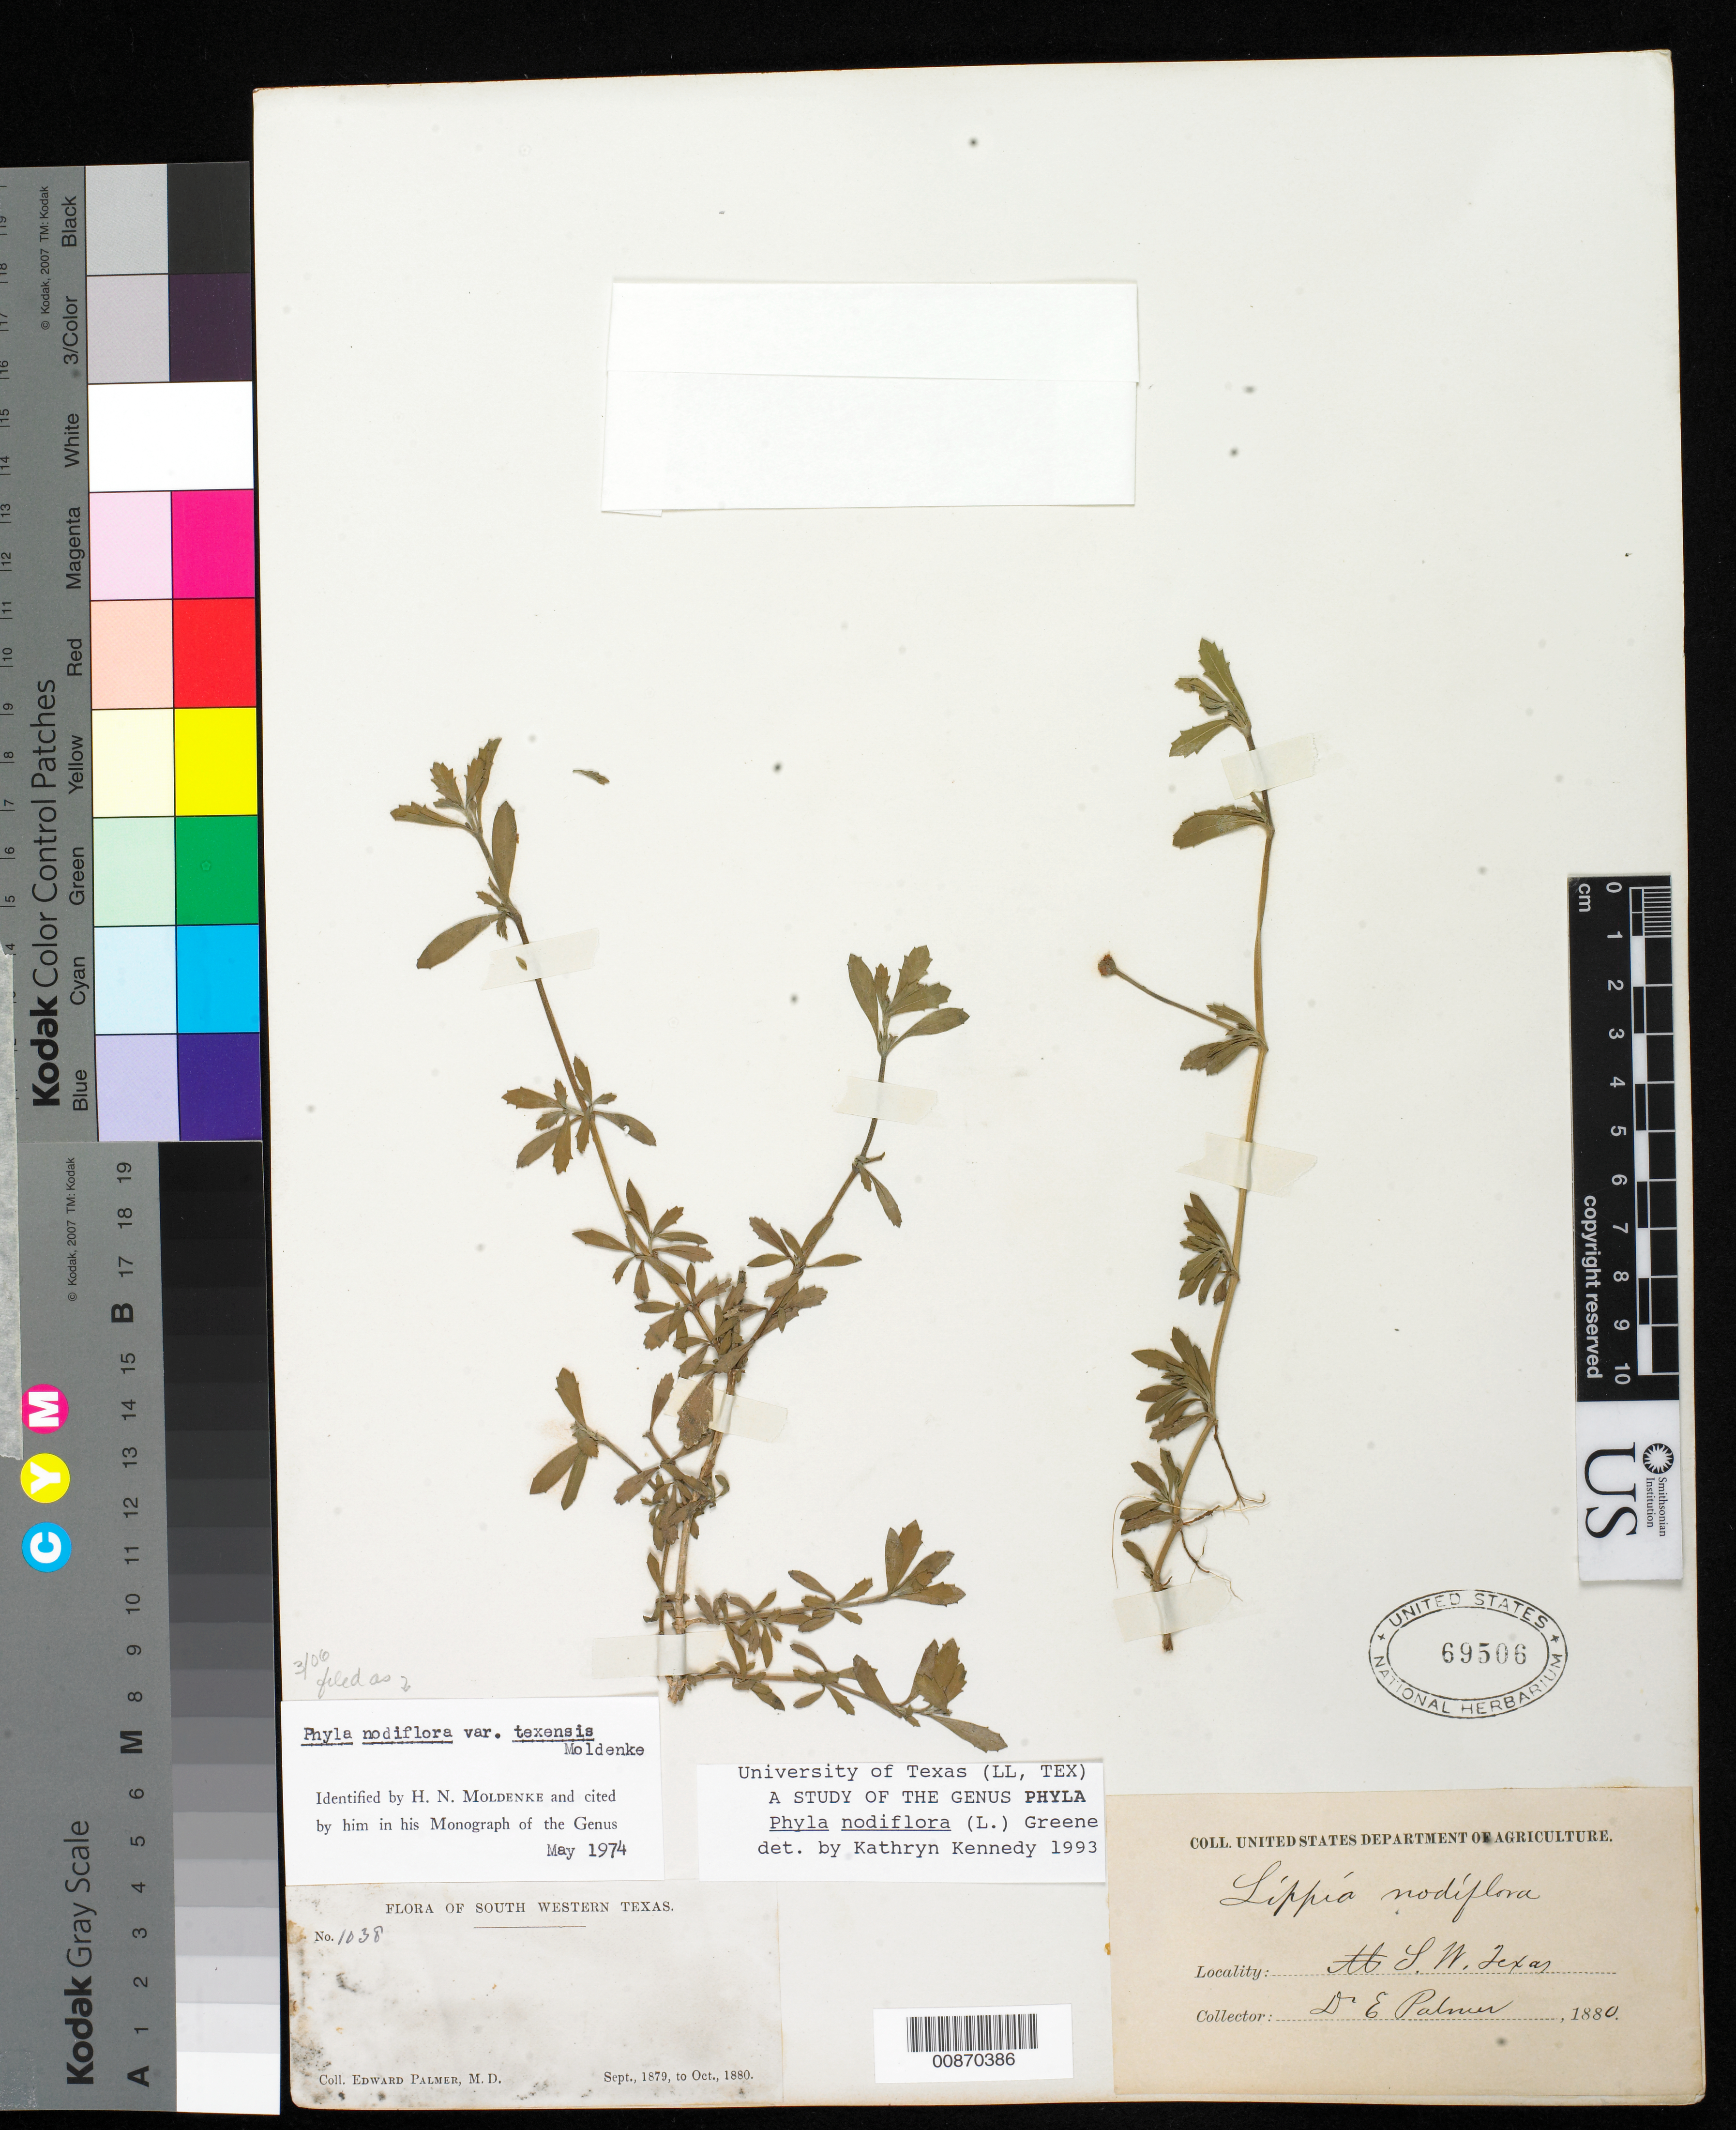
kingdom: Plantae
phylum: Tracheophyta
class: Magnoliopsida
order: Lamiales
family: Verbenaceae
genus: Phyla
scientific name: Phyla nodiflora var. texensis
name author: (L.) Greene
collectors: E. Palmer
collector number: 1038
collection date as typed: Sep 1879 to -- Oct 1880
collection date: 1879-09/1880-10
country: United States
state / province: Texas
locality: South Western Texas.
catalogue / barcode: US 69506